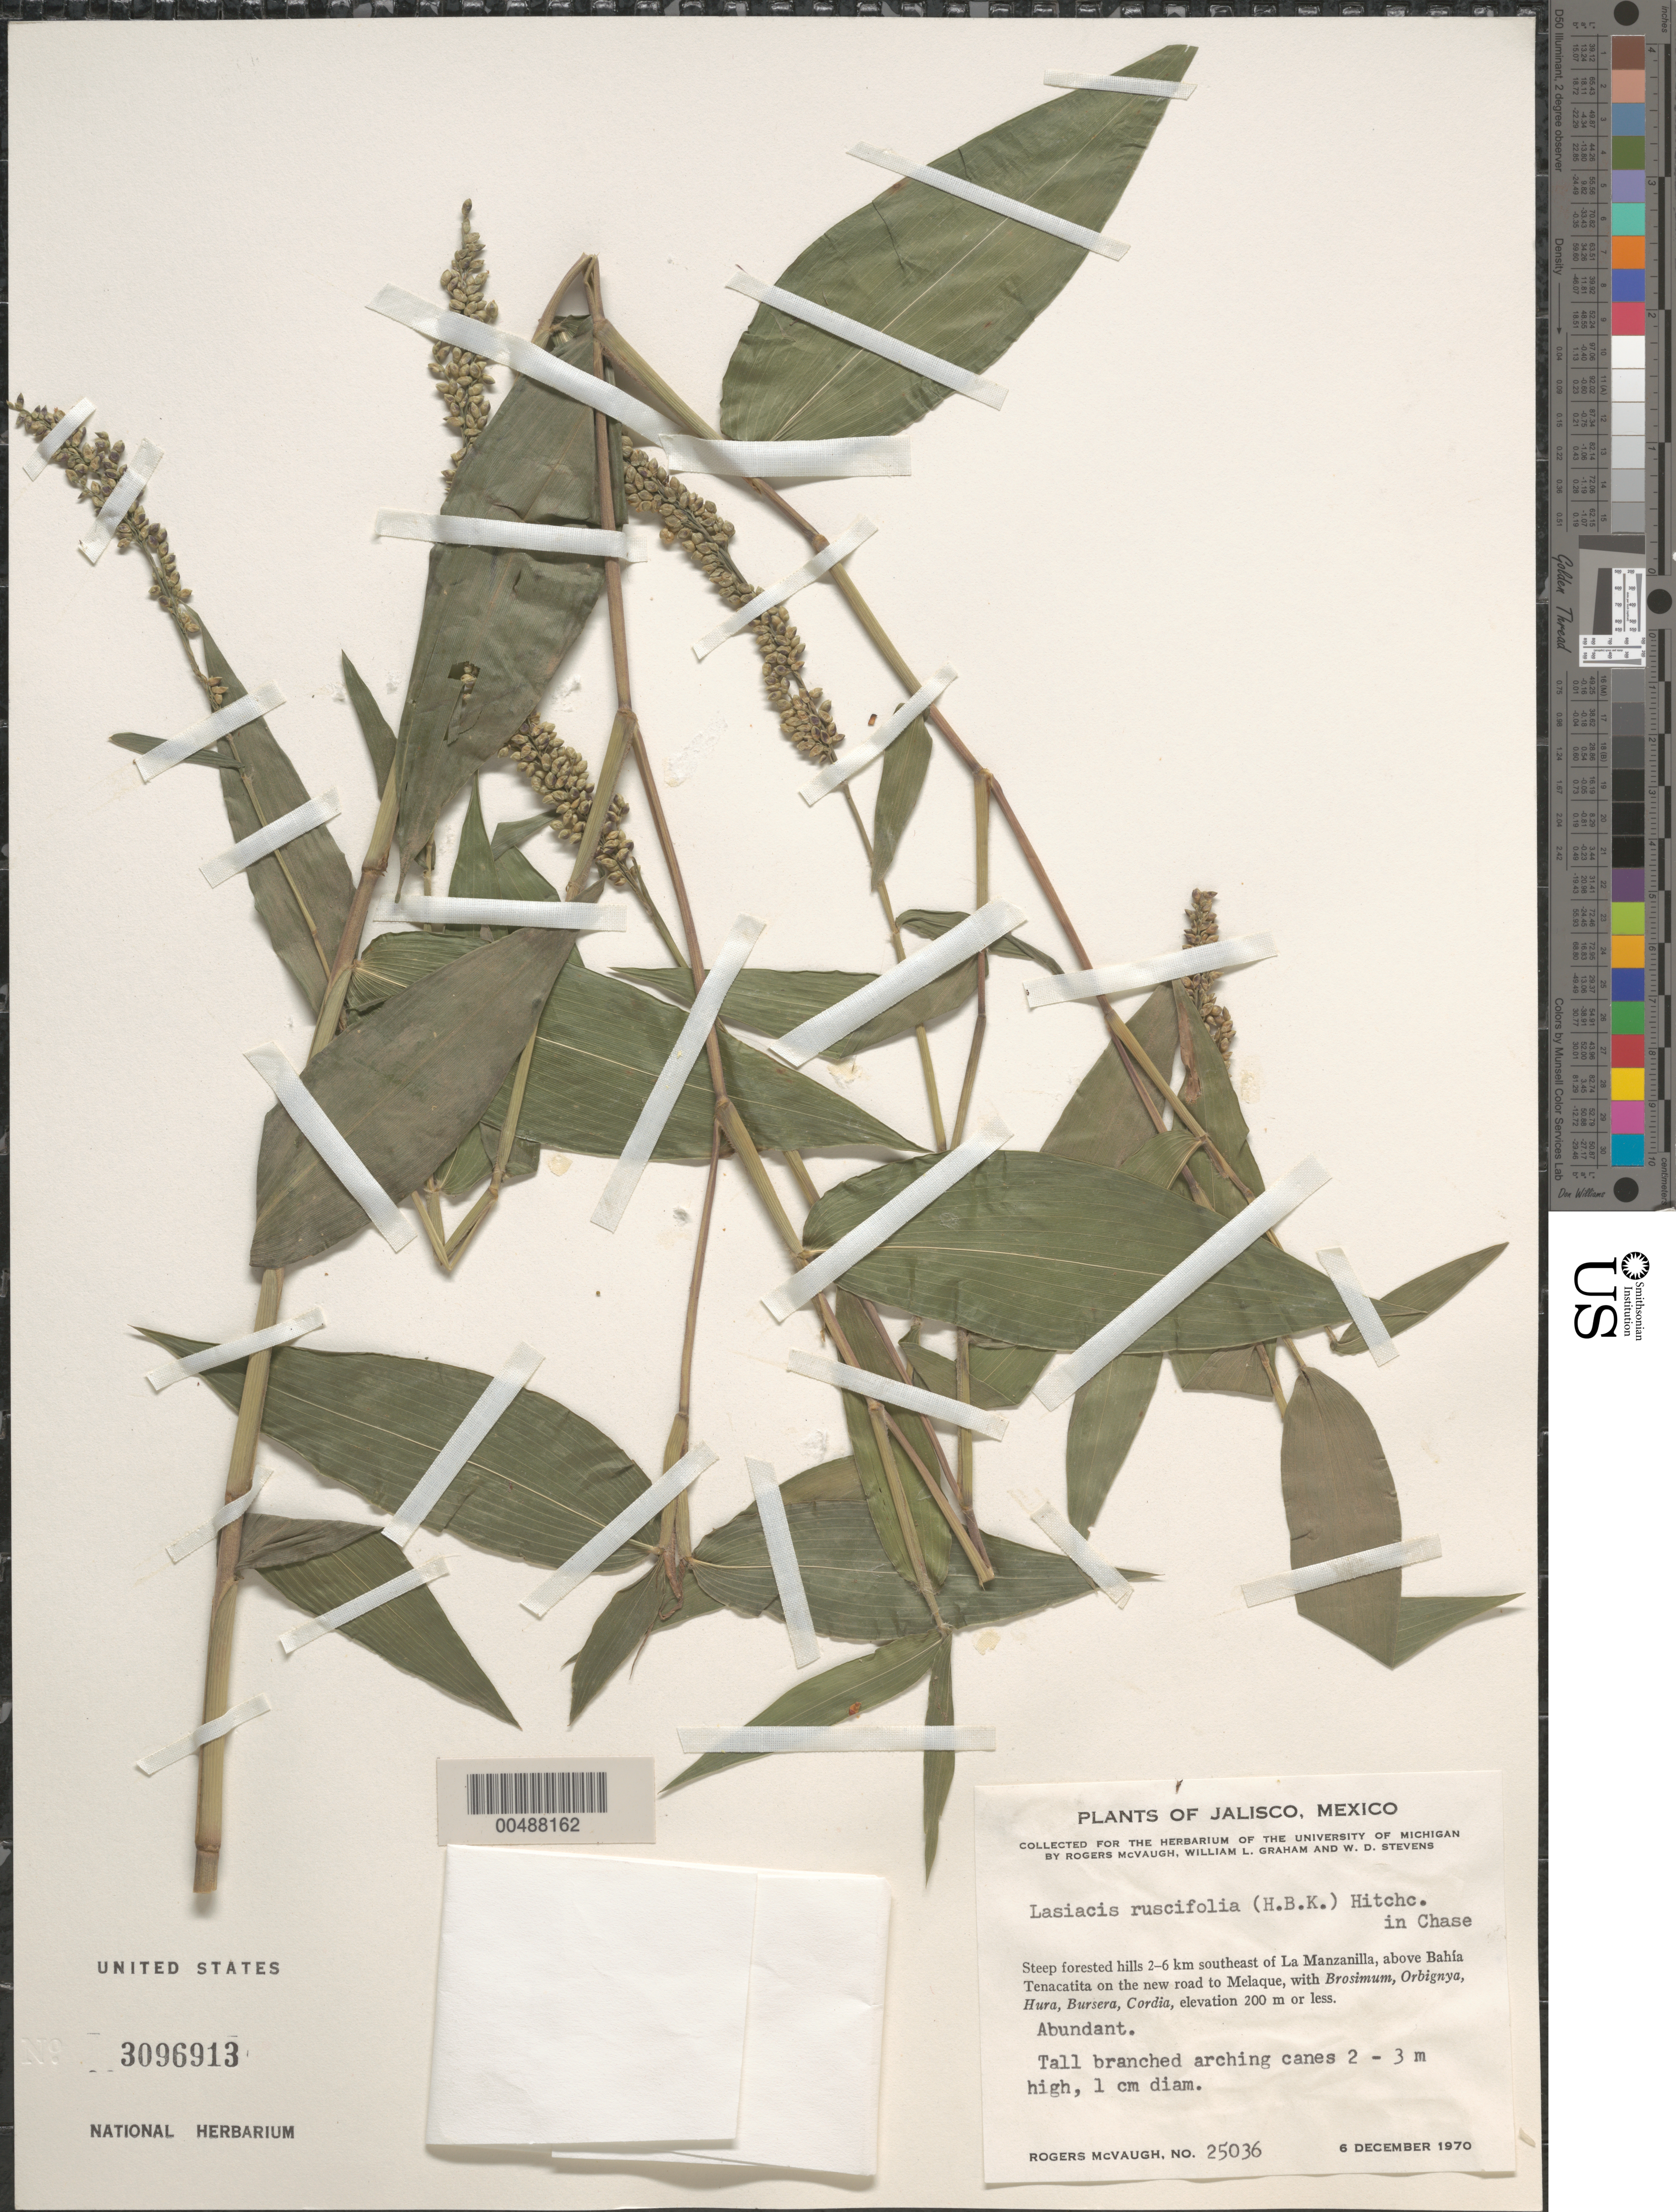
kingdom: Plantae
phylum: Tracheophyta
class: Liliopsida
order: Poales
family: Poaceae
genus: Lasiacis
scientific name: Lasiacis ruscifolia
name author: (Kunth) Hitchc.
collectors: R. McVaugh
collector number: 25036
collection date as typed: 6 Dec 1970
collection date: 1970-12-06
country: Mexico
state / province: Jalisco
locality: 2-6 km SE of La Manzanilla, above Bahía Tenacatita on the new road to Melaque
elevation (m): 0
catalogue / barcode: US 3096913